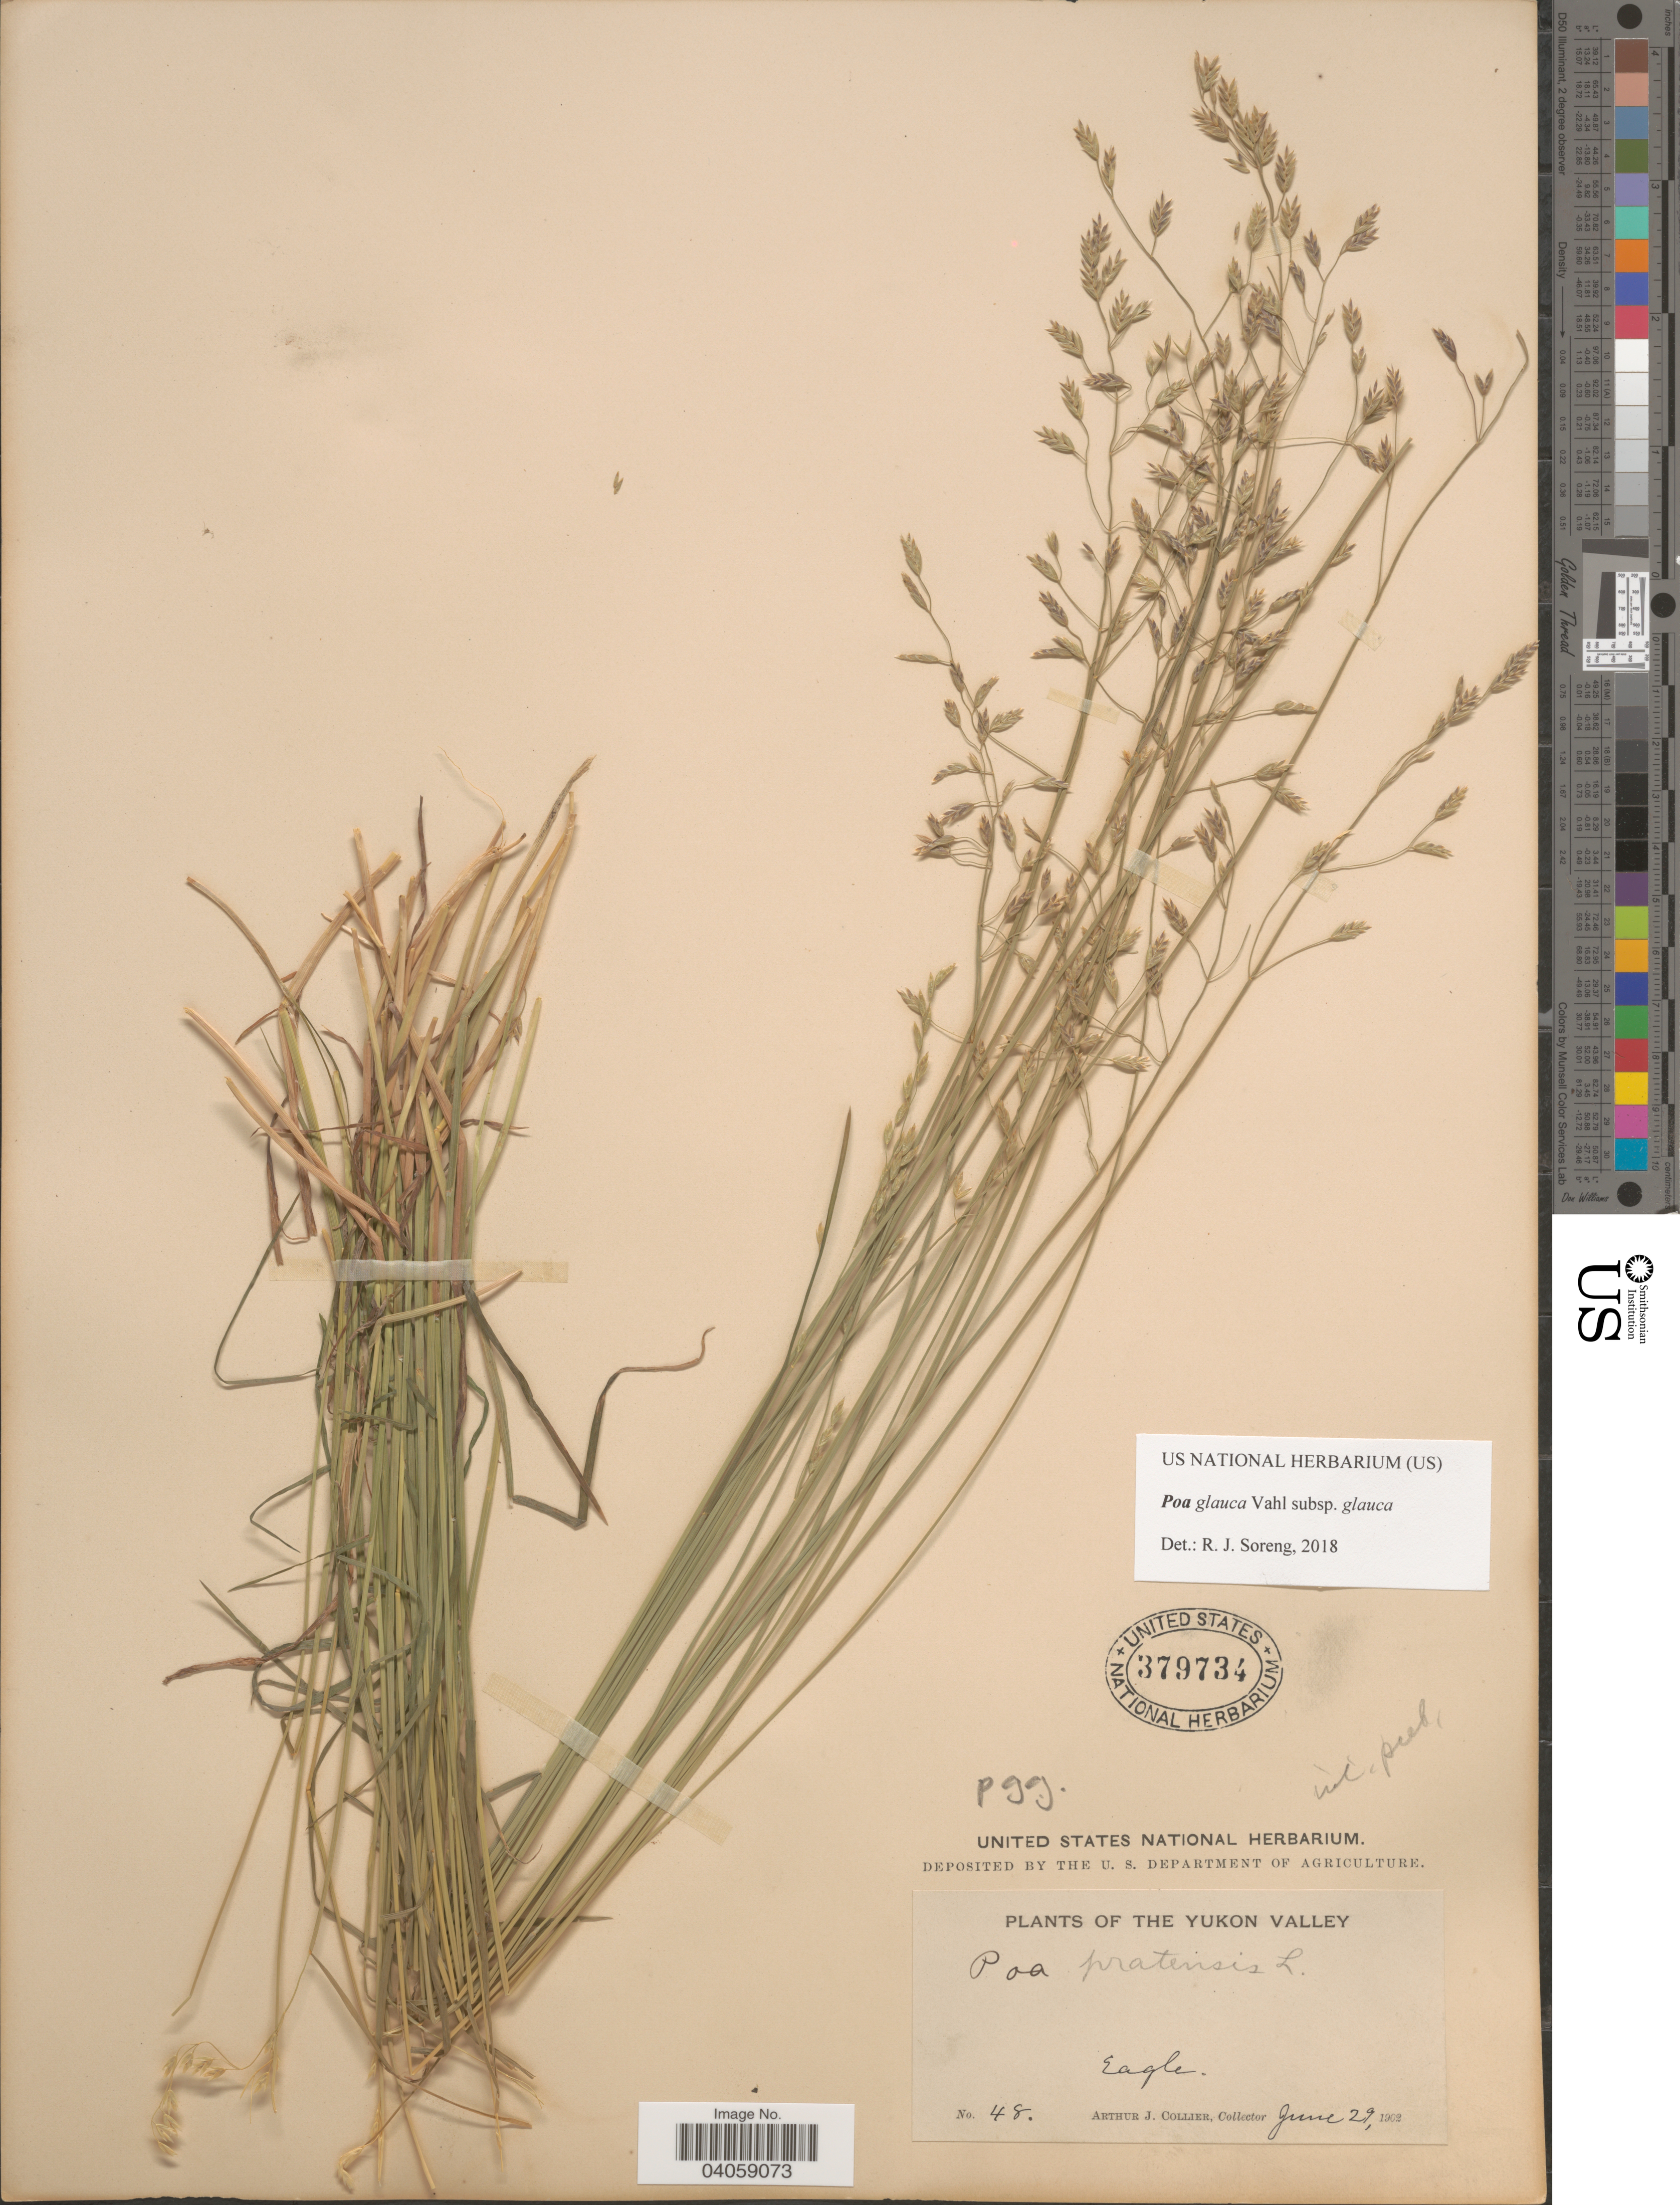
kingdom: Plantae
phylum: Tracheophyta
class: Liliopsida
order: Poales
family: Poaceae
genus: Poa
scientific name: Poa glauca subsp. glauca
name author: Vahl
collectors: A. Collier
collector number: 48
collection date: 1902-06-29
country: Canada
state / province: Yukon Territory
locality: Yukon Valley. Eagle.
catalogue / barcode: US 379734